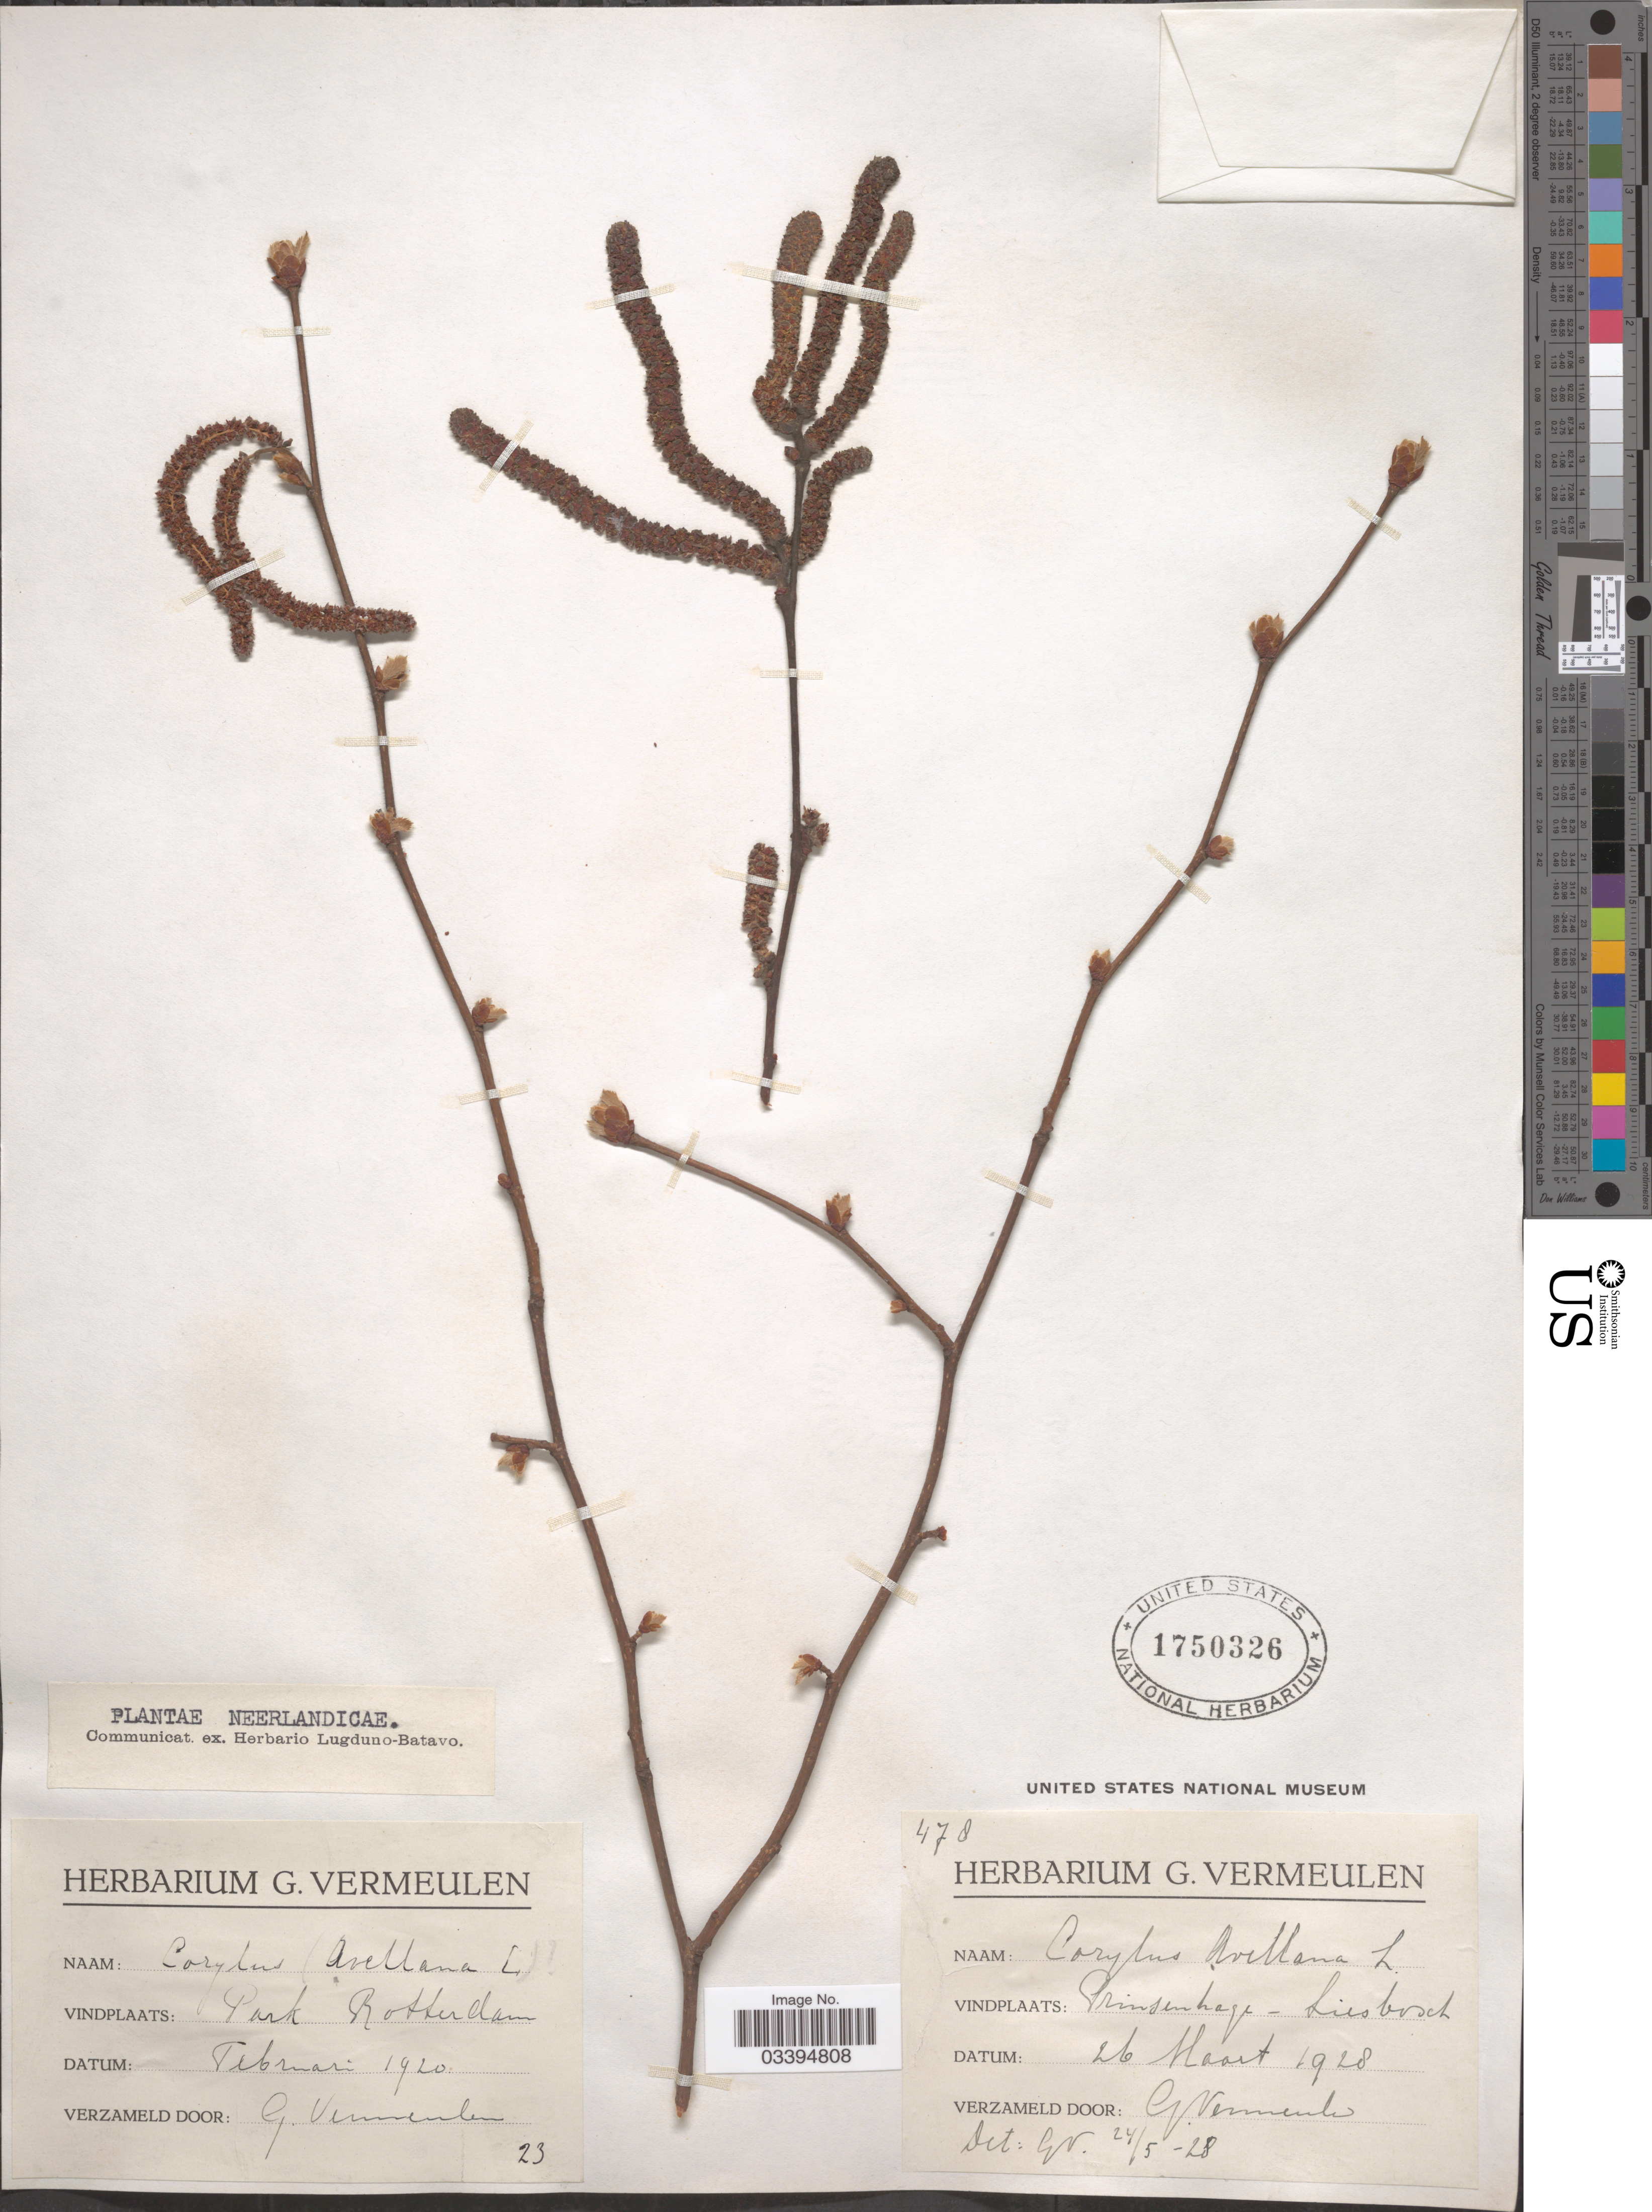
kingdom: Plantae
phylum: Tracheophyta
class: Magnoliopsida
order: Fagales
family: Betulaceae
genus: Corylus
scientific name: Corylus avellana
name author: L.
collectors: G. Vermeulen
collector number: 23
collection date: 1920-02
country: Netherlands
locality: Park Rotterdam.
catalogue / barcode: US 1750326